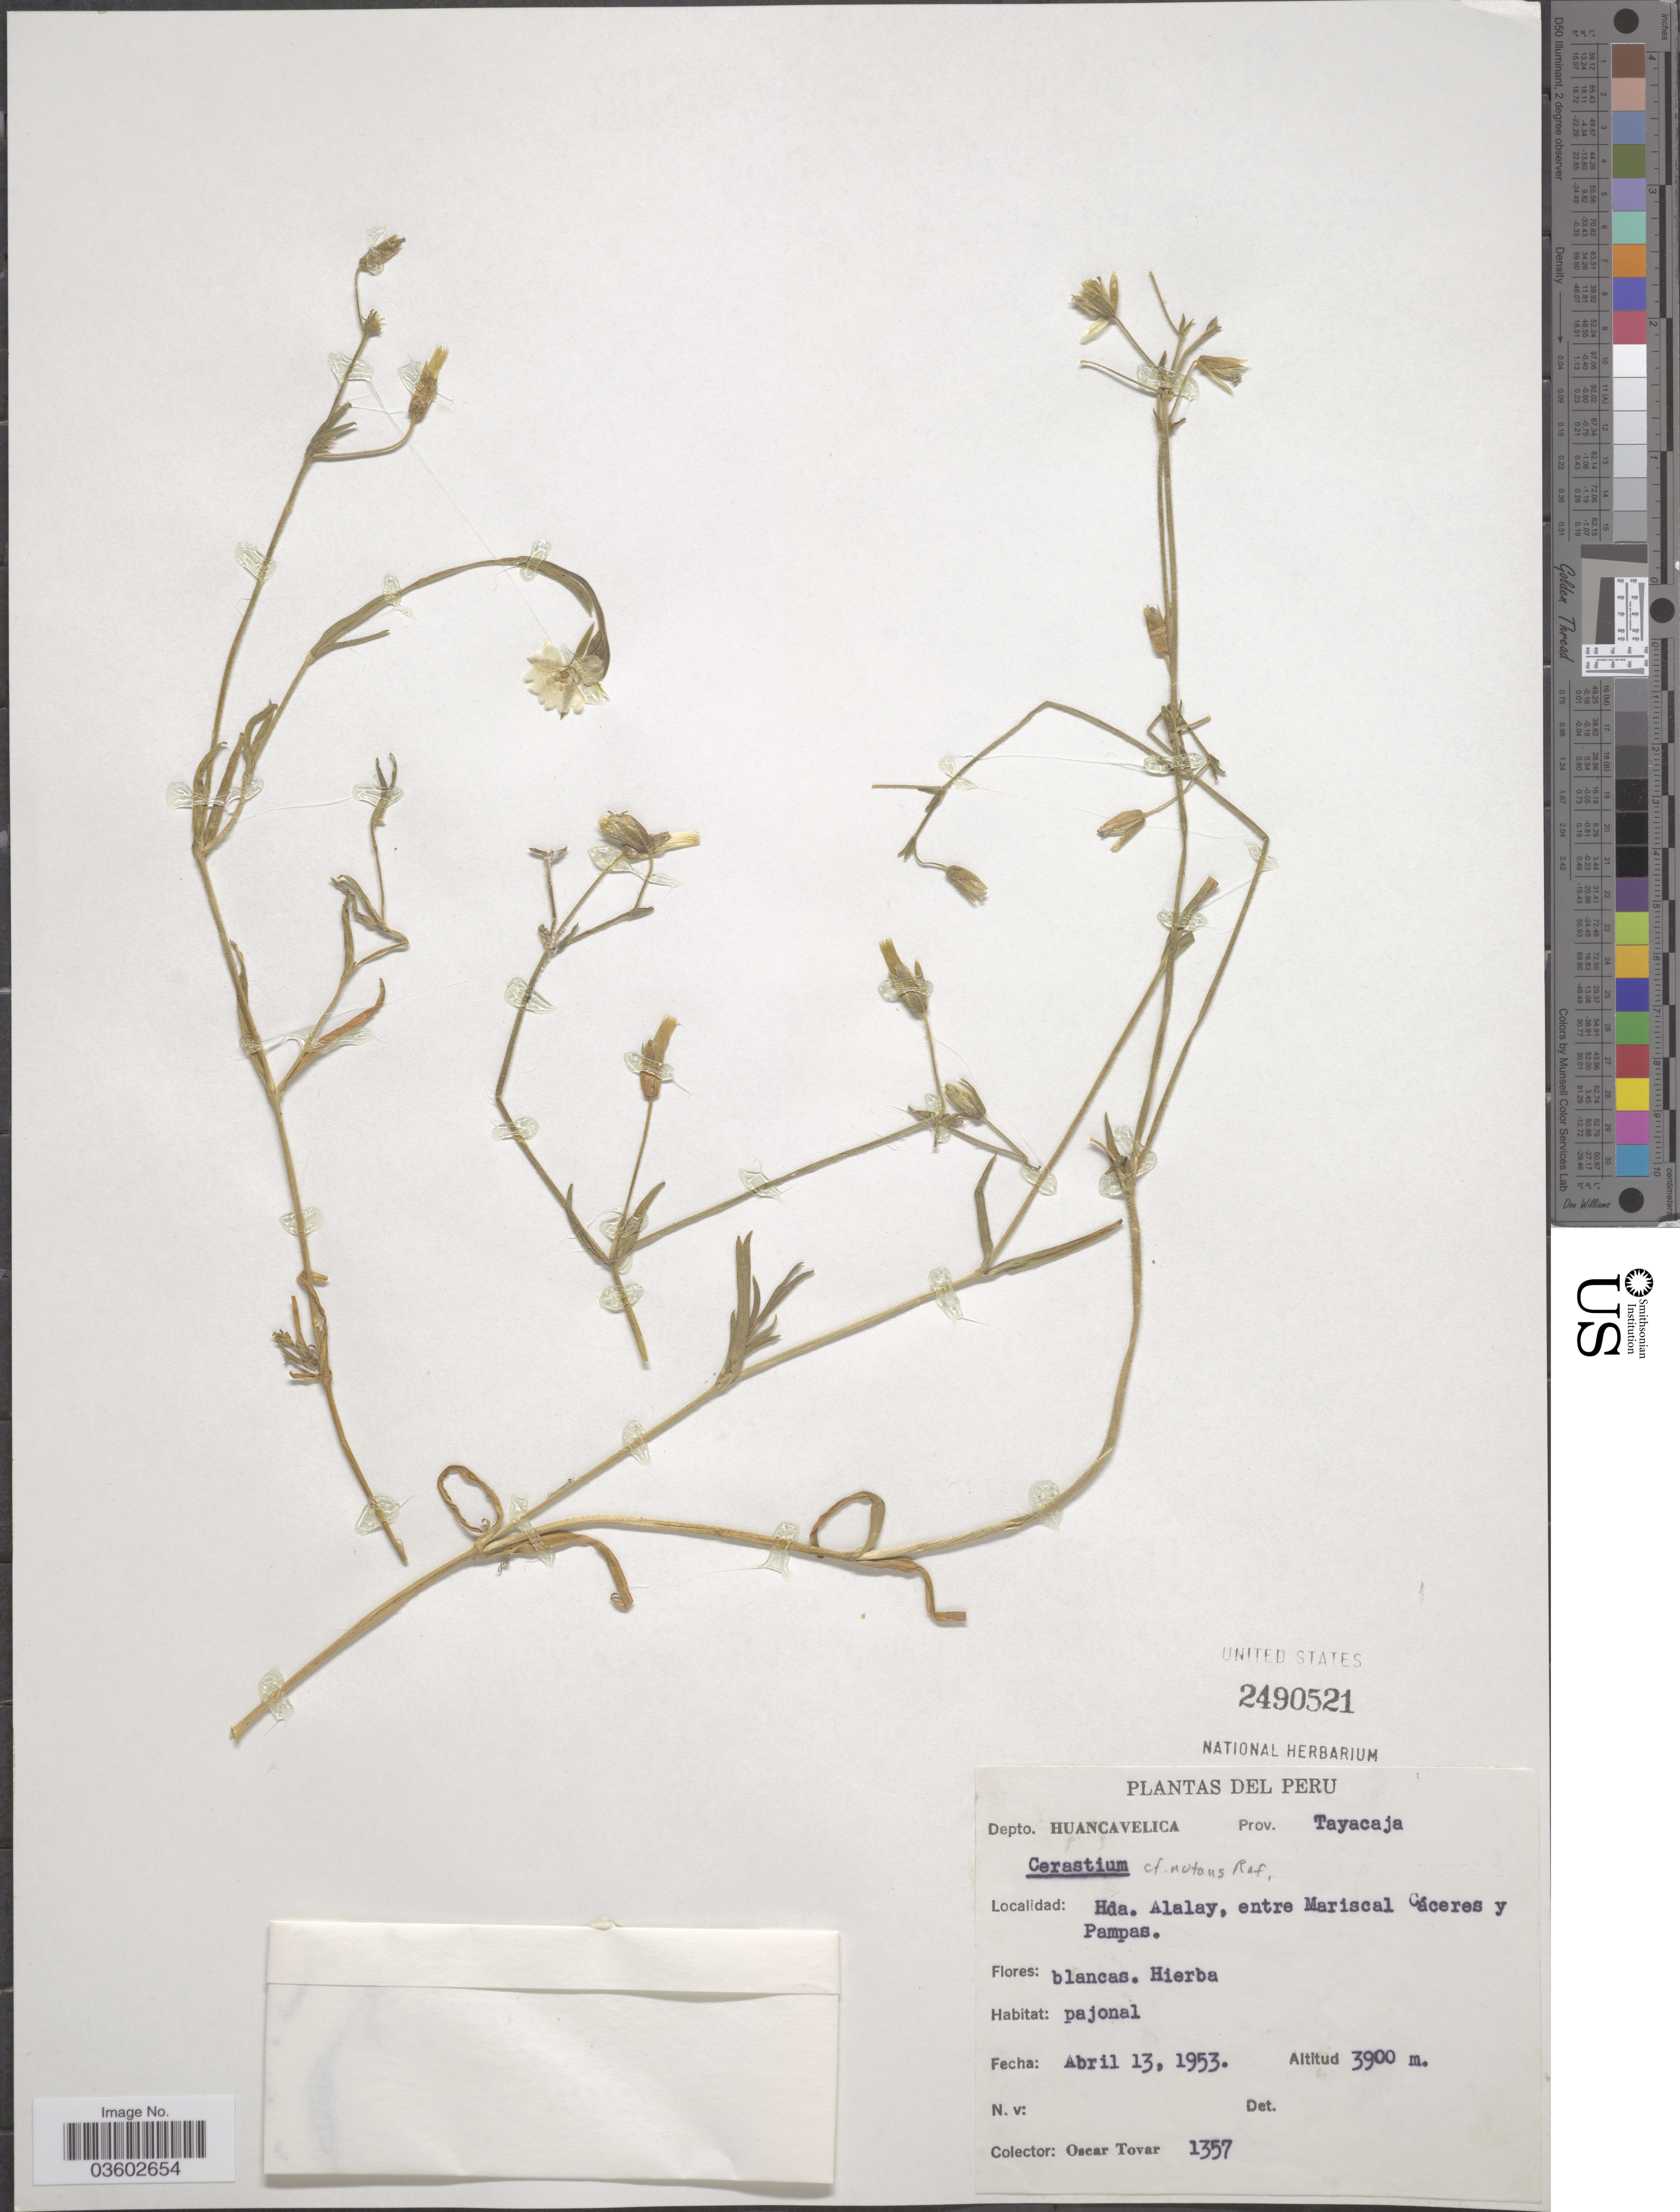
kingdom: Plantae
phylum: Tracheophyta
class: Magnoliopsida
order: Caryophyllales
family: Caryophyllaceae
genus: Cerastium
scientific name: Cerastium nutans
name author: Raf.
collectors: Ó. Tovar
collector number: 1357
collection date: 1953-04-13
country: Peru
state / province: Huancavelica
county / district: Tayacaja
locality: Depto. Huancavelica. Prov. Tayacaja. Hd. Alalay, entre Mariscal Cáceres y Pampas.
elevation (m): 3900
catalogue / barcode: US 2490521